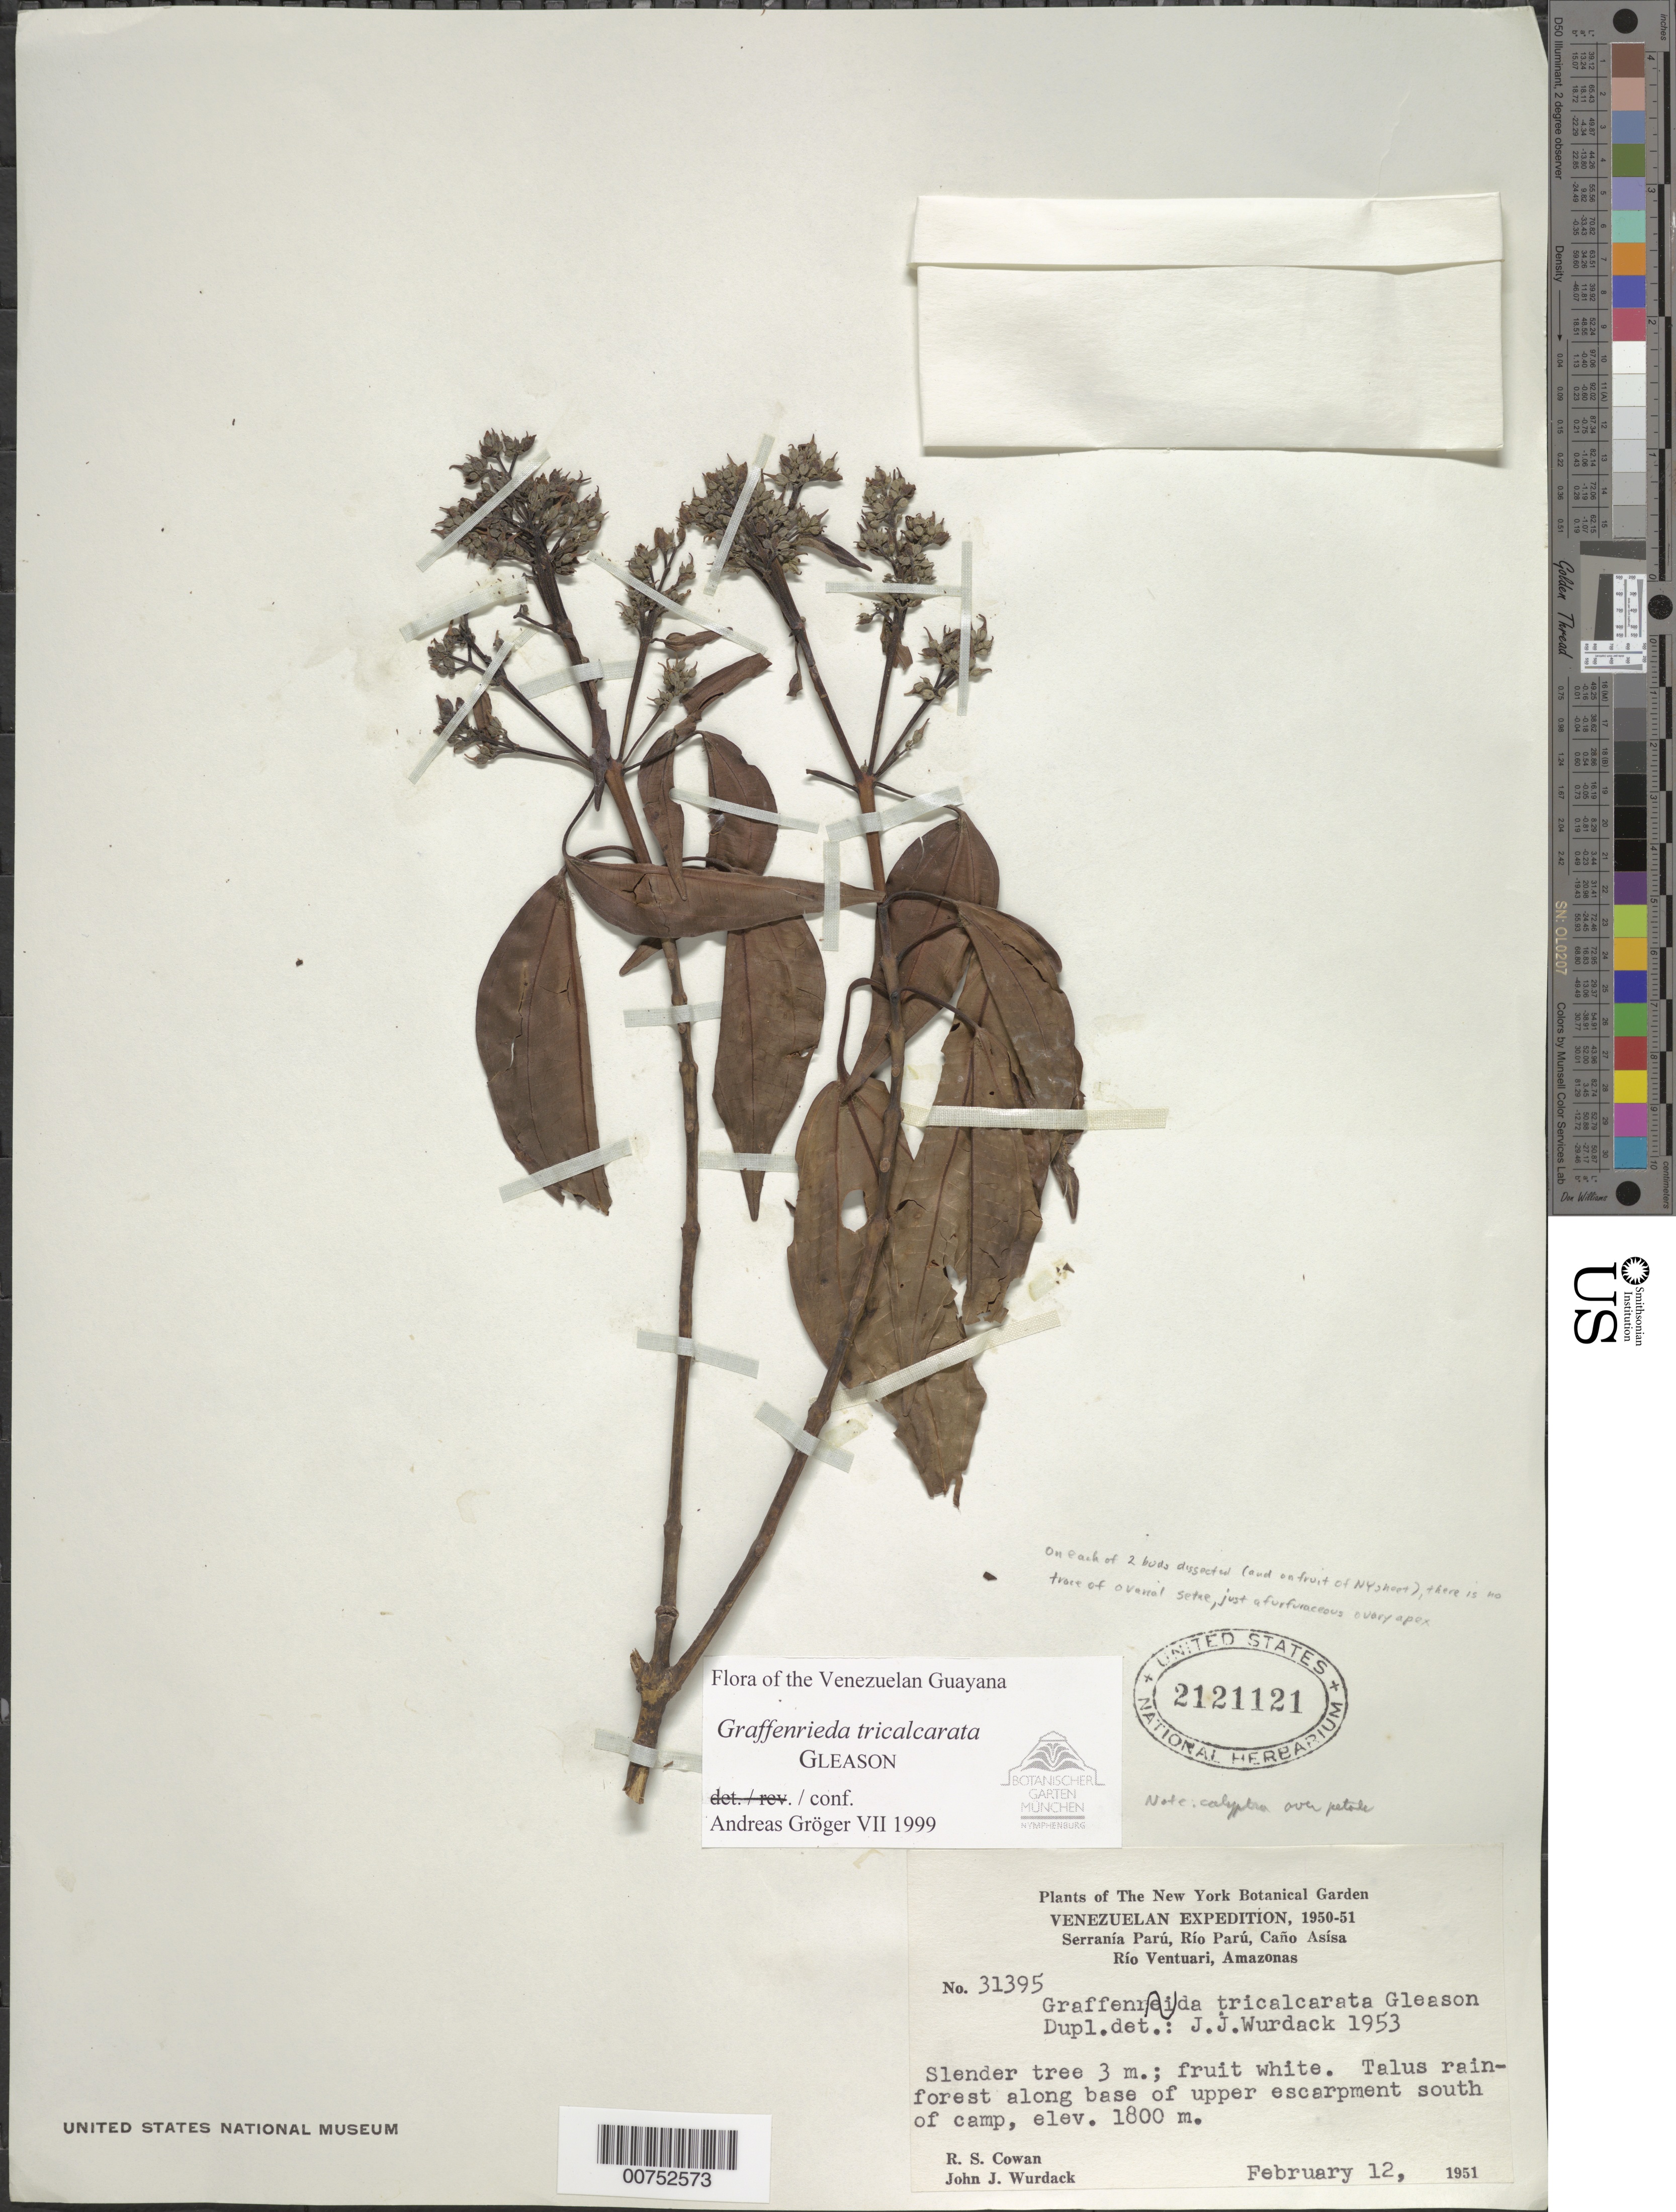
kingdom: Plantae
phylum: Tracheophyta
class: Magnoliopsida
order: Myrtales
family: Melastomataceae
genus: Graffenrieda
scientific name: Graffenrieda tricalcarata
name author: Gleason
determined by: Gröger, A.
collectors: R. S. Cowan & J. J. Wurdack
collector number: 31395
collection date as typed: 12-Feb-51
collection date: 1951-02-12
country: Venezuela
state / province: Amazonas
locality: Serranía Parú, Río Parú, Caño Asísa, S of camp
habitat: Talus rainforest along base of upper escarpment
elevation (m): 1800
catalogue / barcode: US 2121121